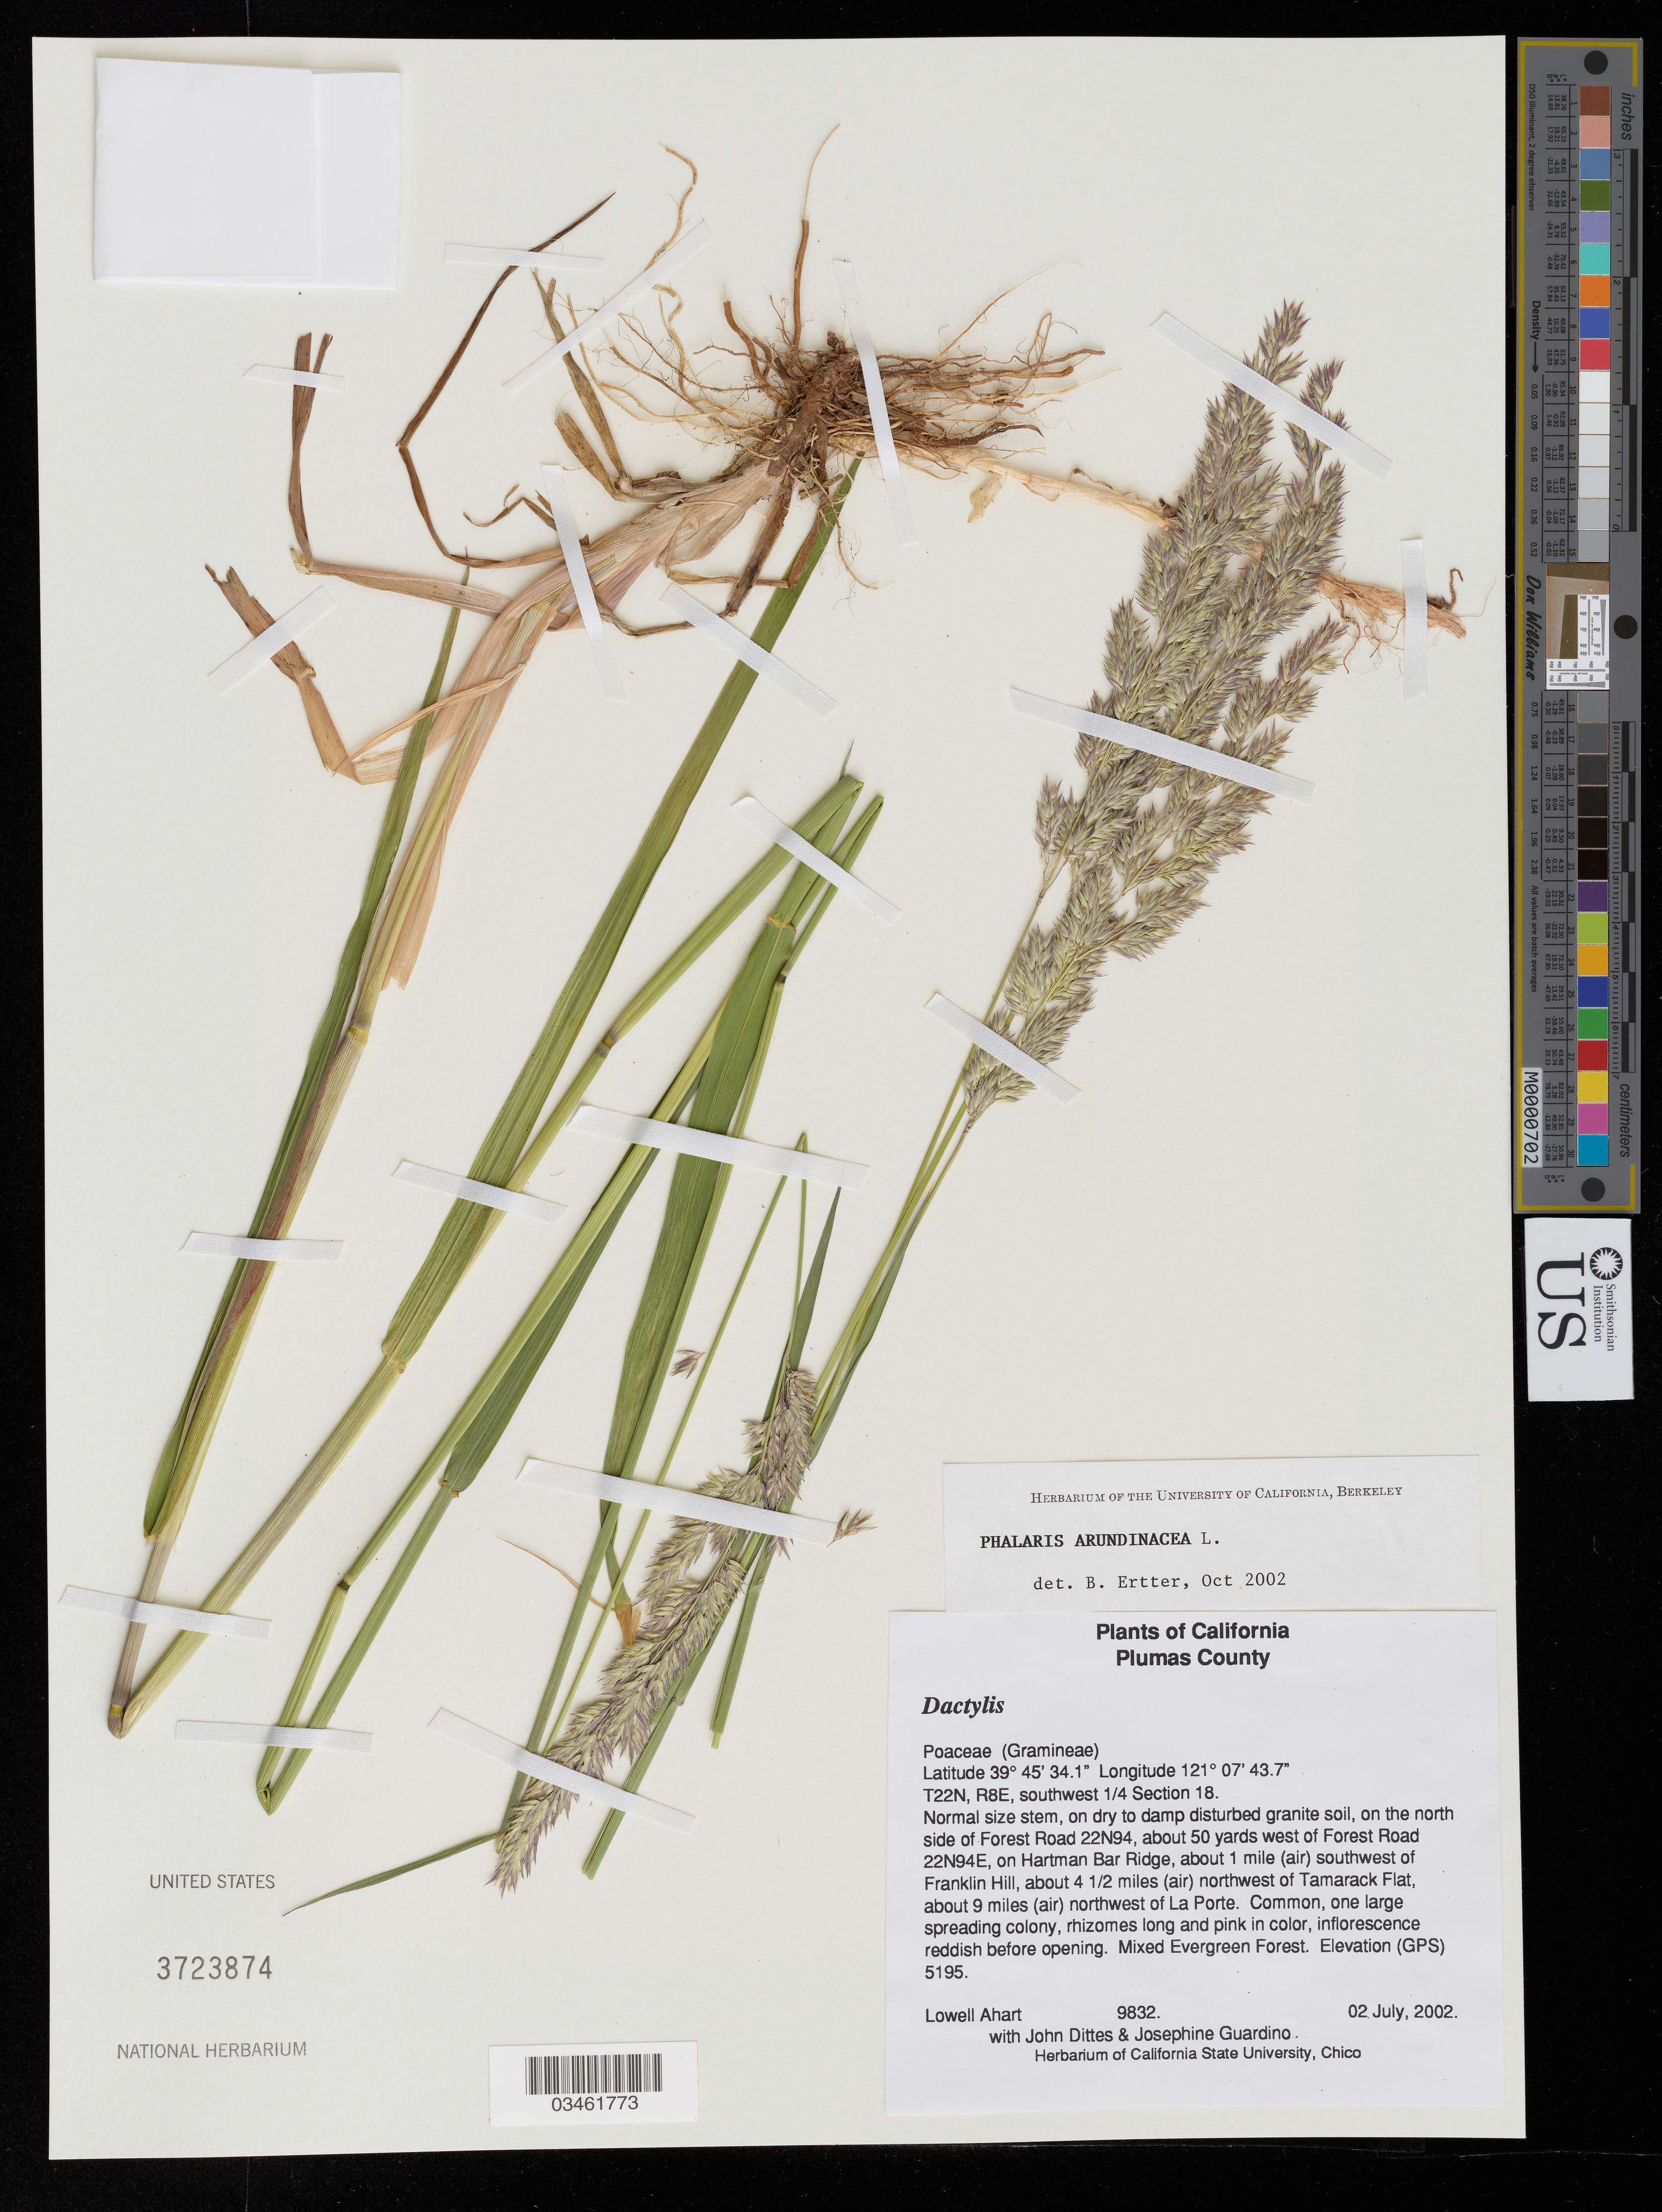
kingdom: Plantae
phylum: Tracheophyta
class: Liliopsida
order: Poales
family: Poaceae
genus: Phalaris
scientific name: Phalaris arundinacea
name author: L.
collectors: L. Ahart, J. Dittes & J. Guardino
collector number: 9832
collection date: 2002-07-02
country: United States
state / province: California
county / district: Plumas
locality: Plumas County. T22N, R8E, southwest 1/4 Section 18. On the north side of Forest Road 22N94, about 50 yards west of Forest Road 22N94E, on Hartman Bar Ridge, about 1 mile (air) southwest of Franklin Hill, about 4 1/2 miles (air) northwest of Tamarack Flat, about 9 miles (air) northwest of La Porte.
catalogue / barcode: US 3723874